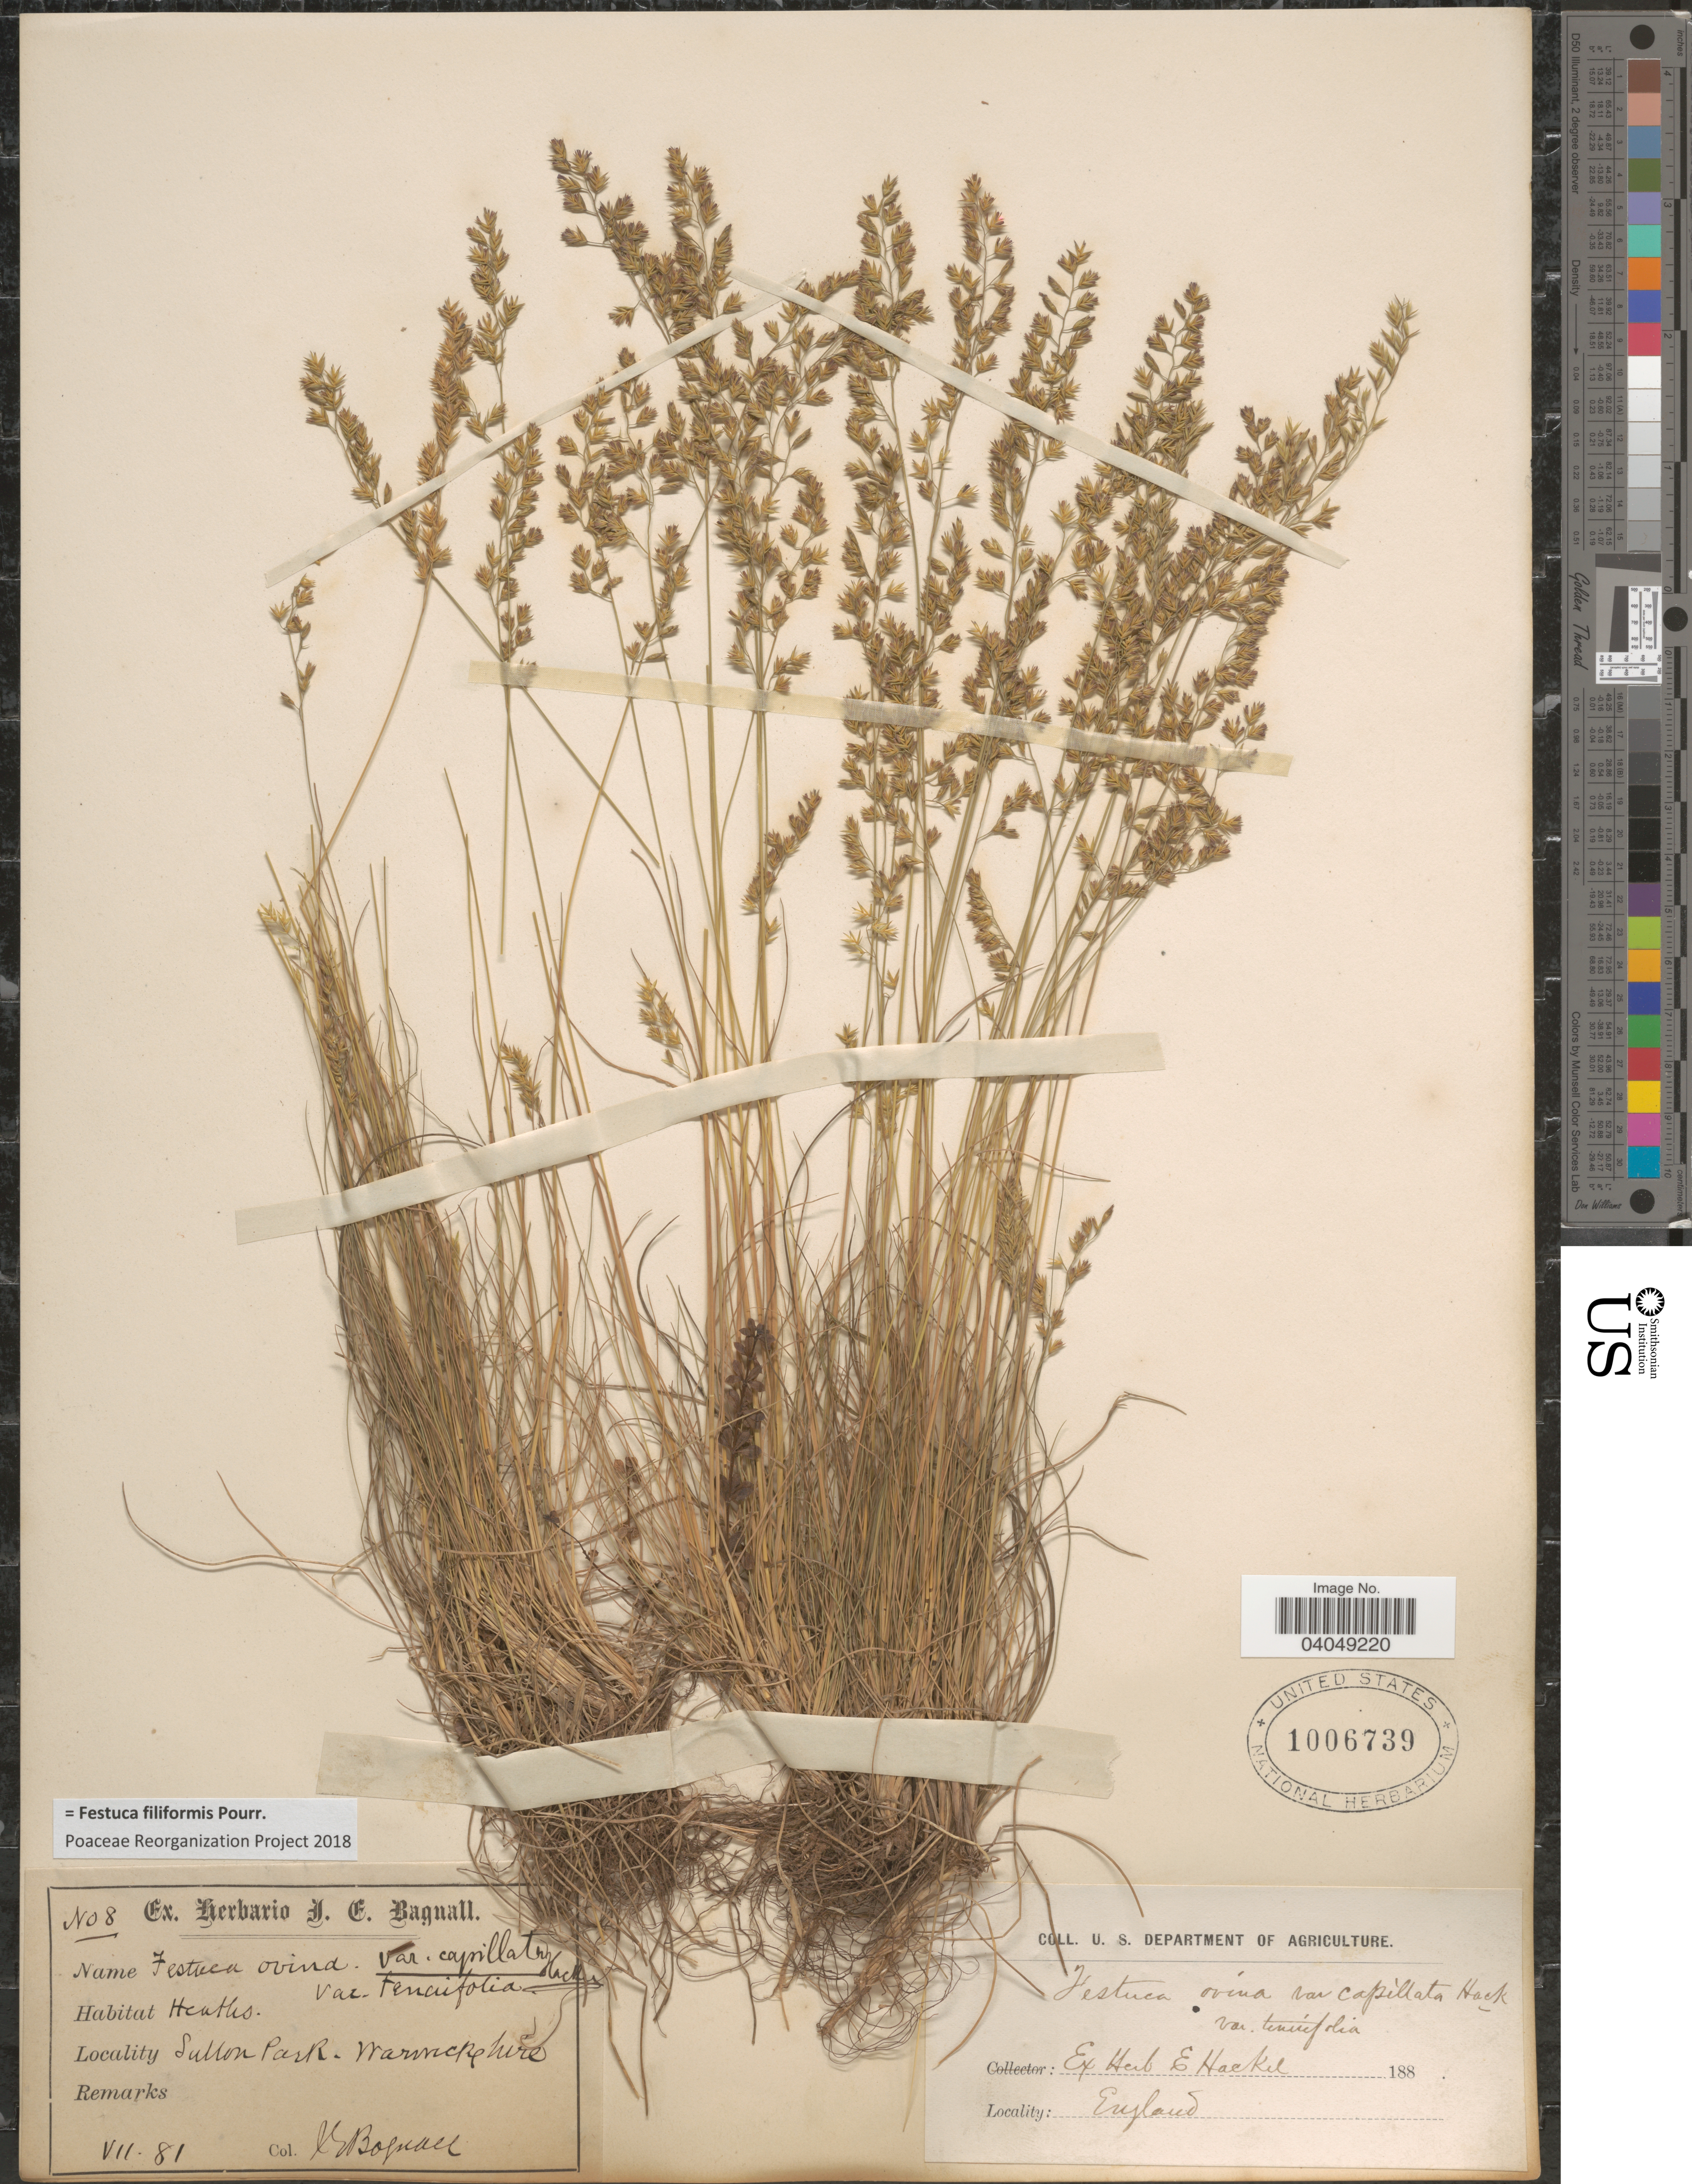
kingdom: Plantae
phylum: Tracheophyta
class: Liliopsida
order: Poales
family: Poaceae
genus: Festuca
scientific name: Festuca filiformis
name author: Pourr.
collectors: C. Bagnell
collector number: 8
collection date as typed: Transcribed d/m/y: /7/81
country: United Kingdom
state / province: England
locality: Sullon Park. Warwickshire.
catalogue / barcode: US 1006739